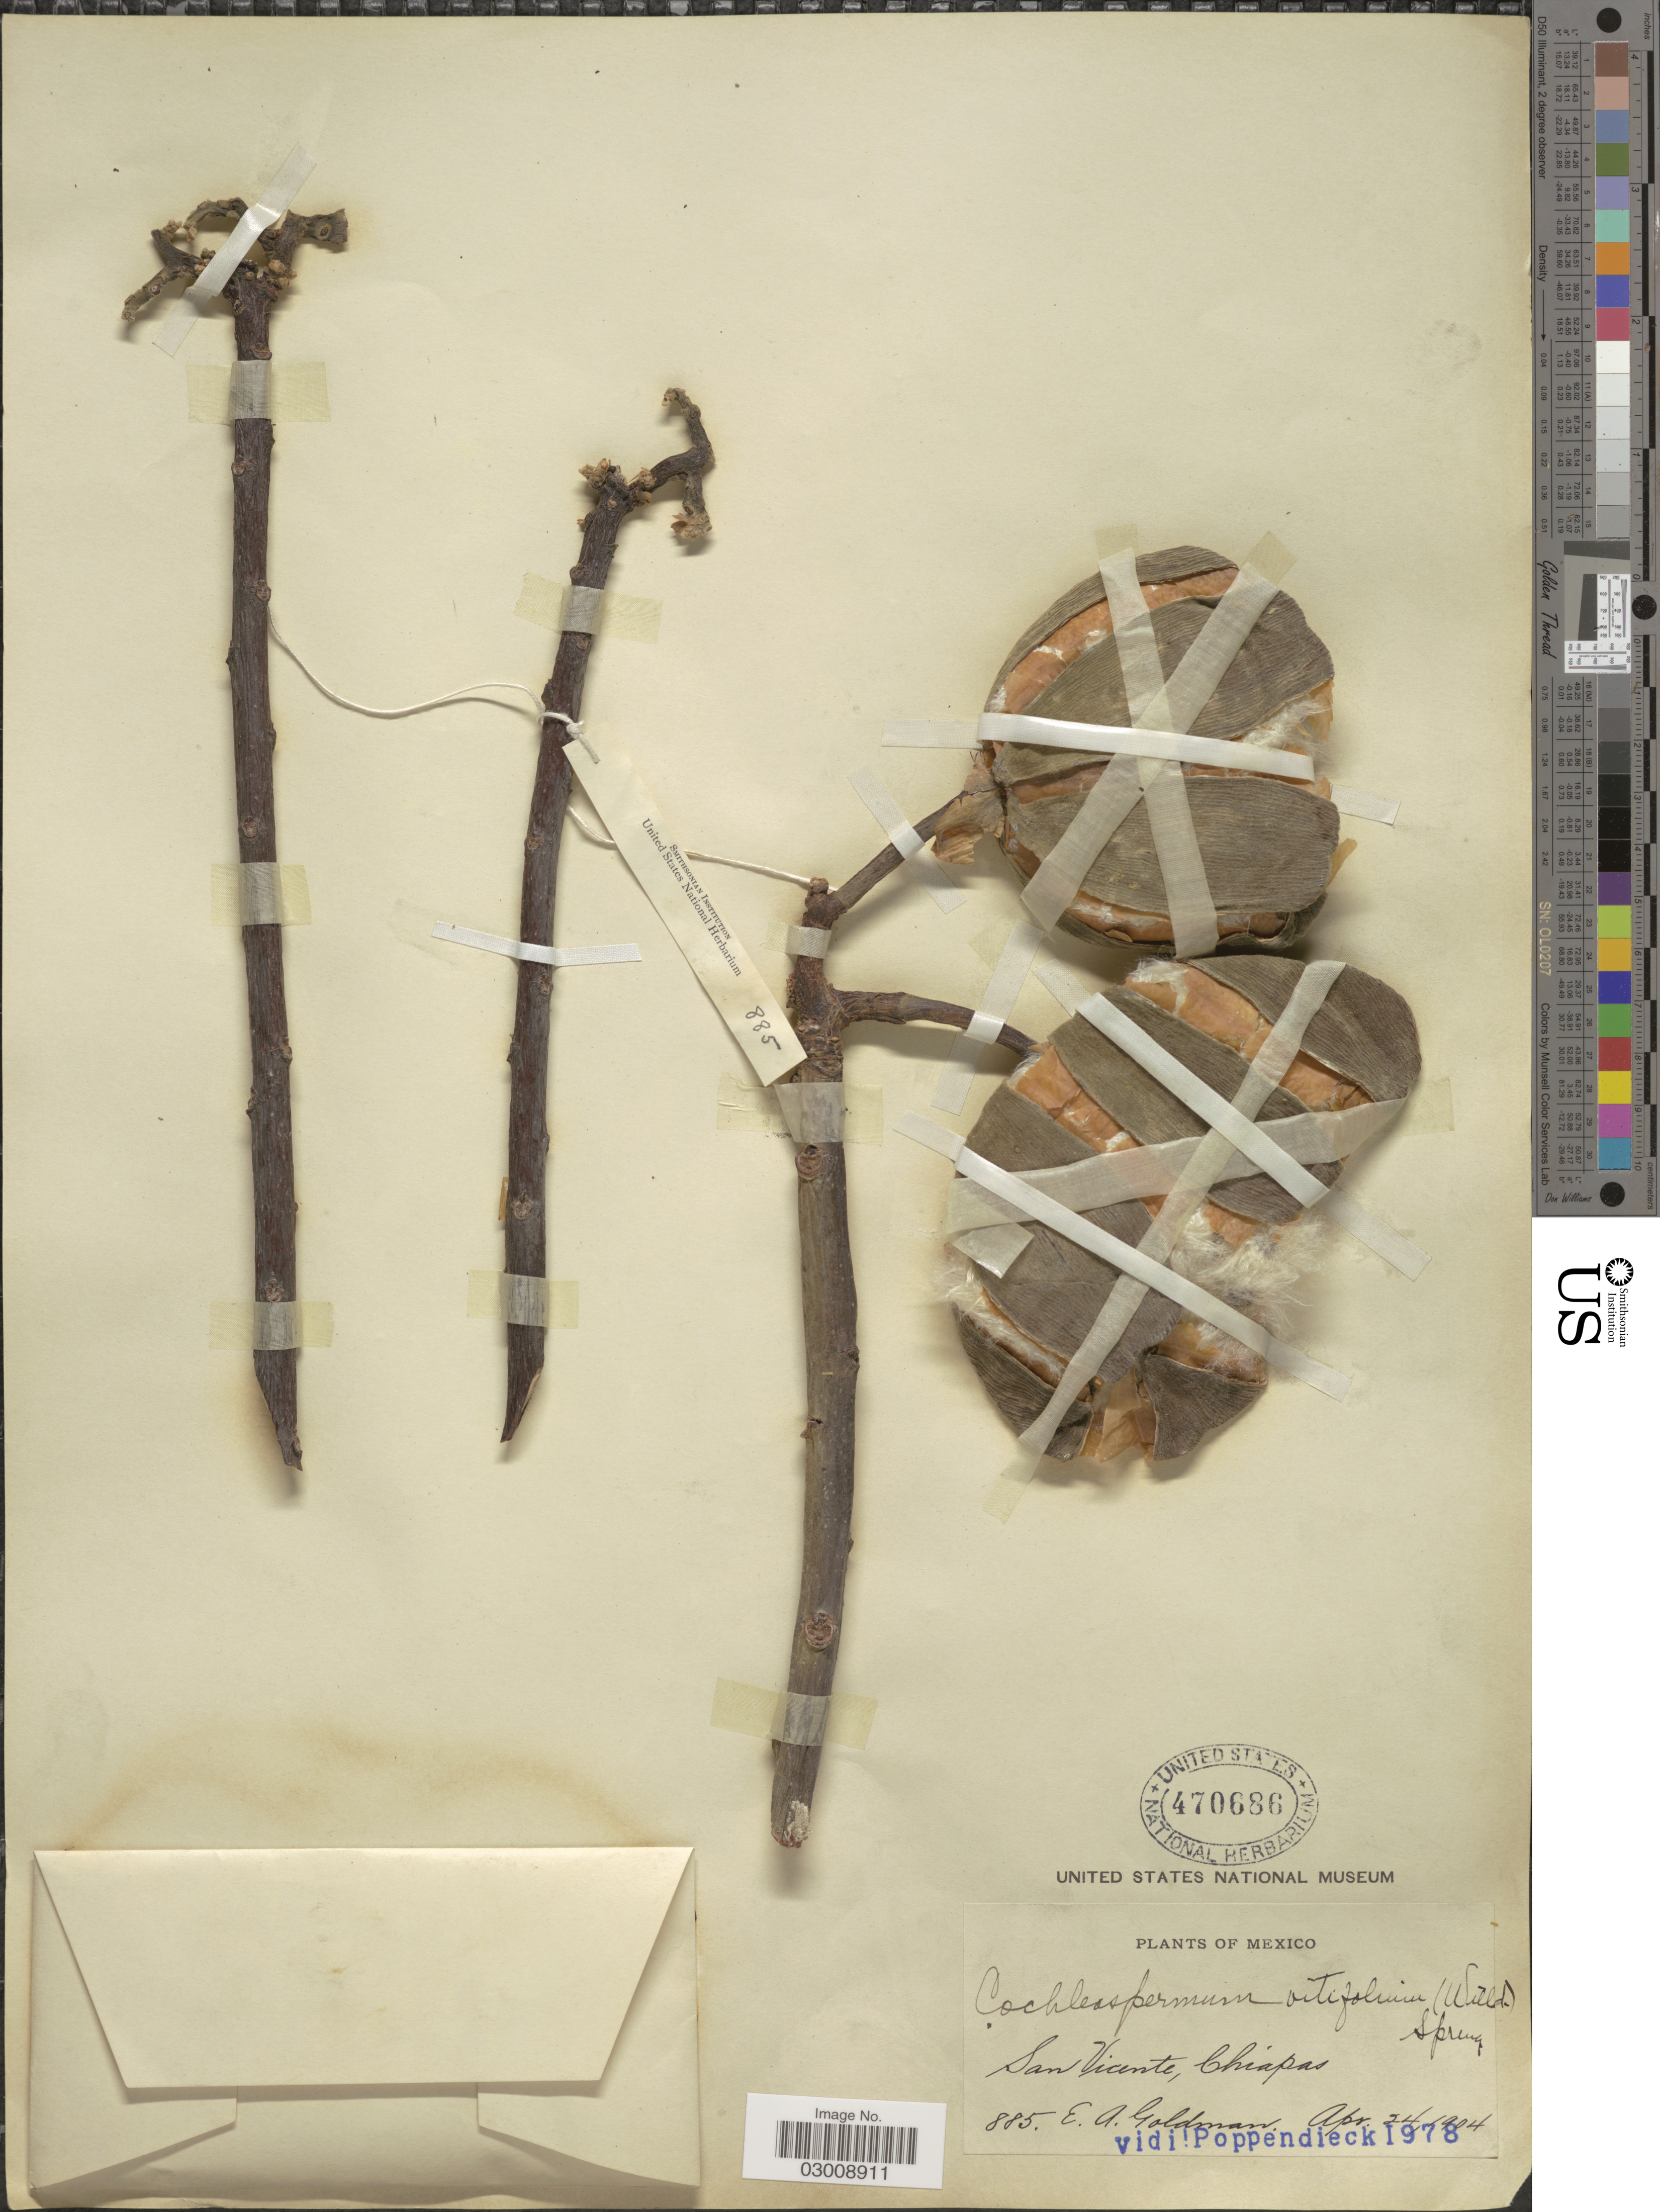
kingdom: Plantae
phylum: Tracheophyta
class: Magnoliopsida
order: Malvales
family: Cochlospermaceae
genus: Cochlospermum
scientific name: Cochlospermum vitifolium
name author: (Willd.) Spreng.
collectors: E. A. Goldman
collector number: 885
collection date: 1904-04-24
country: Mexico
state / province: Chiapas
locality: San Vicente.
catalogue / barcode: US 470686